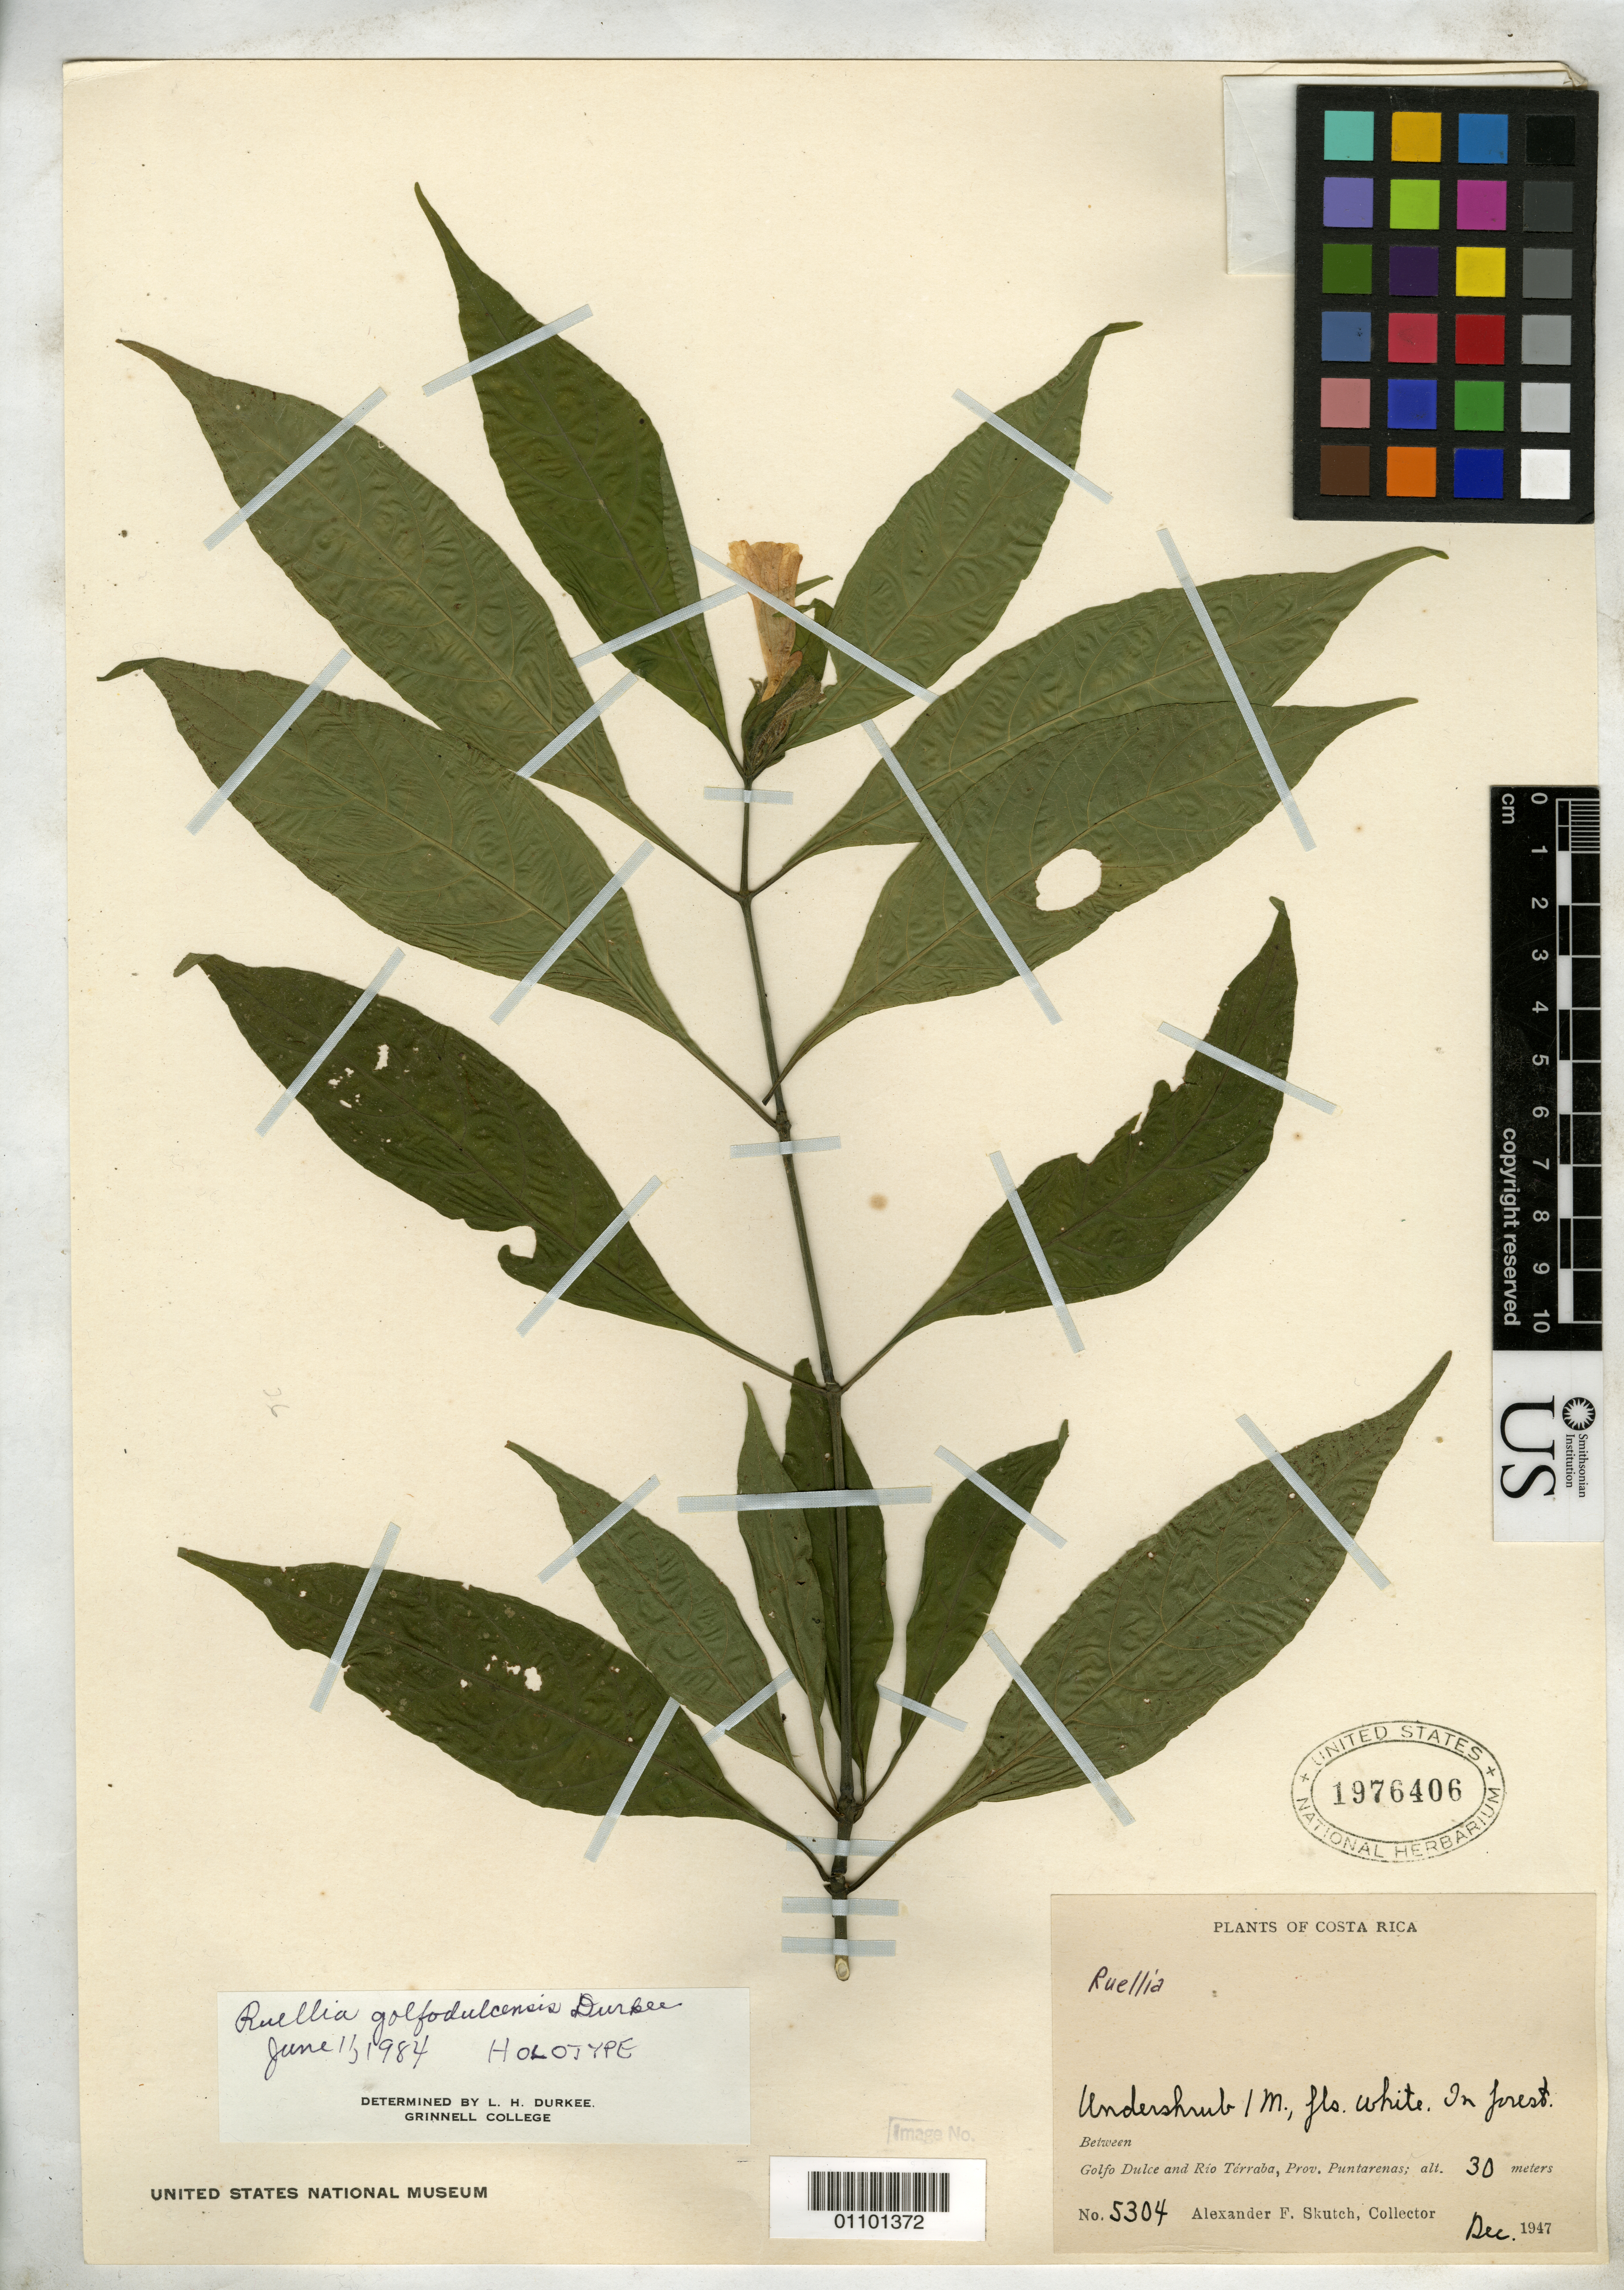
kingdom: Plantae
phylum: Tracheophyta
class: Magnoliopsida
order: Lamiales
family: Acanthaceae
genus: Ruellia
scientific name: Ruellia golfodulcensis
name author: Durkee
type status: Holotype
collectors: A. F. Skutch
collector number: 5304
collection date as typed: Dec 1947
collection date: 1947-12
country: Costa Rica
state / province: Puntarenas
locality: Between Golfo Dulce and Rio Térraba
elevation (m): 30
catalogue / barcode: US 1976406